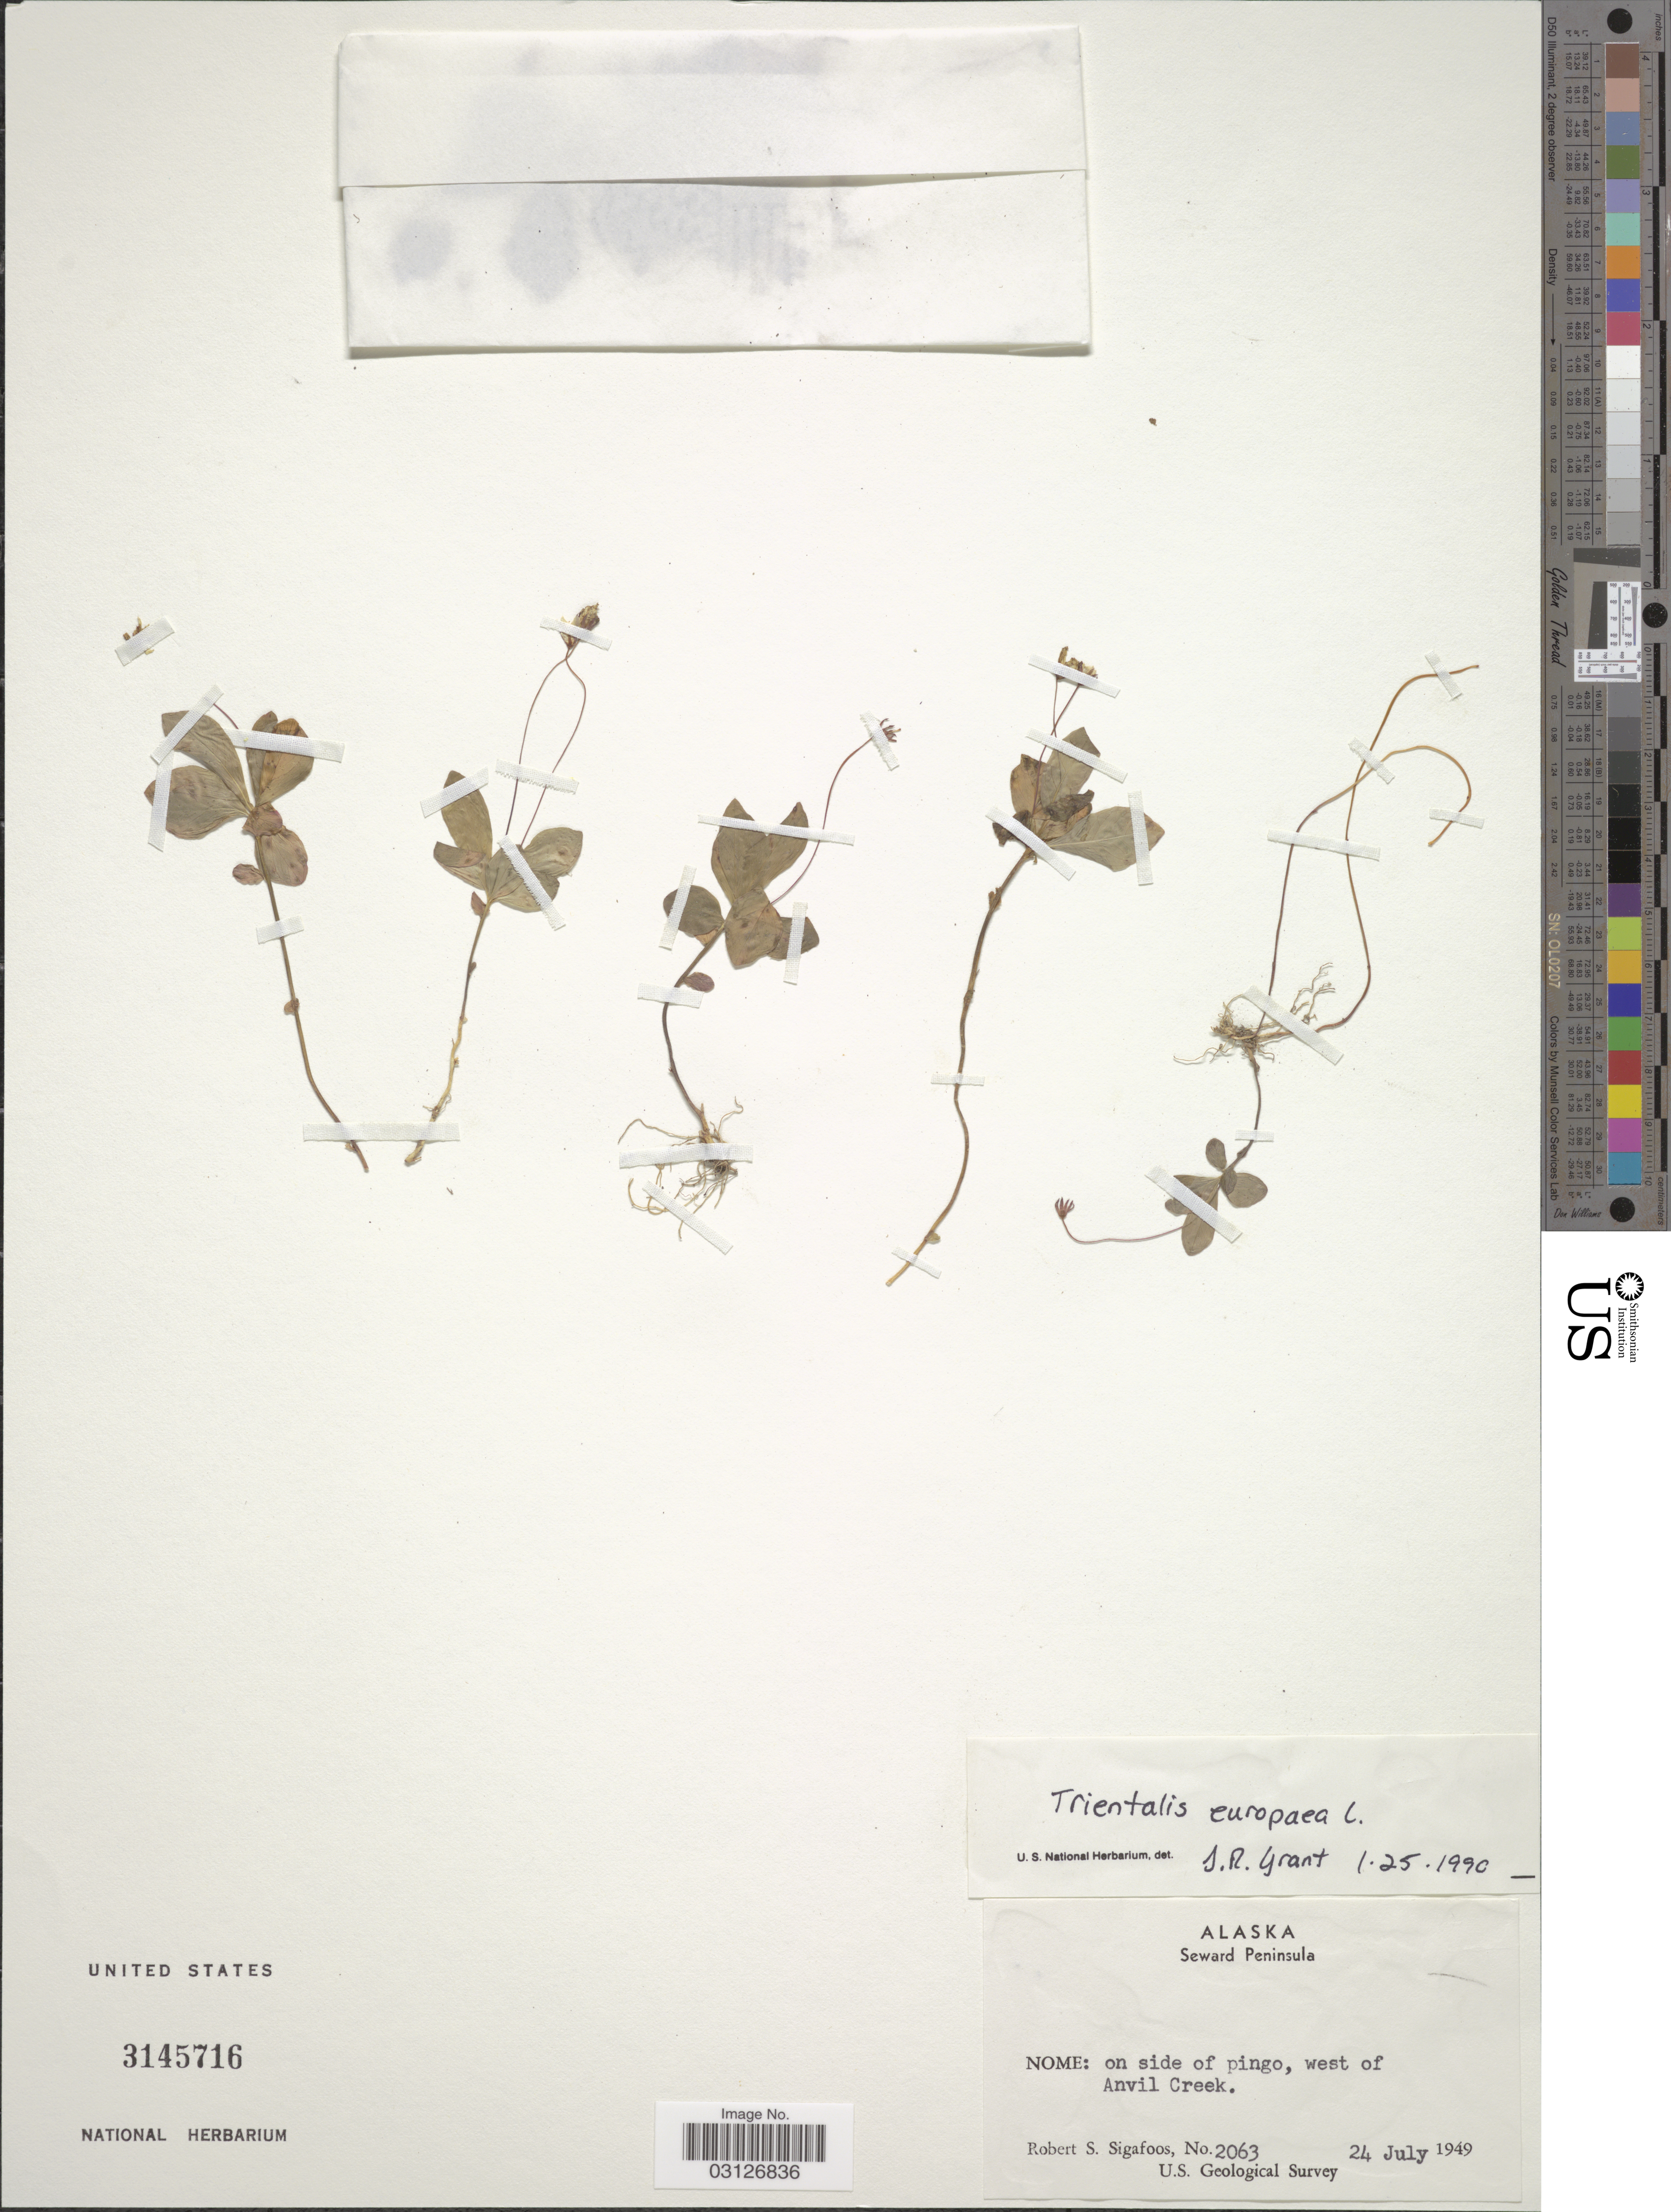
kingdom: Plantae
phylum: Tracheophyta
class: Magnoliopsida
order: Ericales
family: Primulaceae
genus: Trientalis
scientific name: Trientalis europaea subsp. arctica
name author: (Fisch. ex Hook.) Hultén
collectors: R. Sigafoos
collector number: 2063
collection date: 1949-07-24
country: United States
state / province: Alaska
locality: Seward Peninsula. Nome: on side of pingo, west of Anvil Creek.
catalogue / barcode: US 3145716